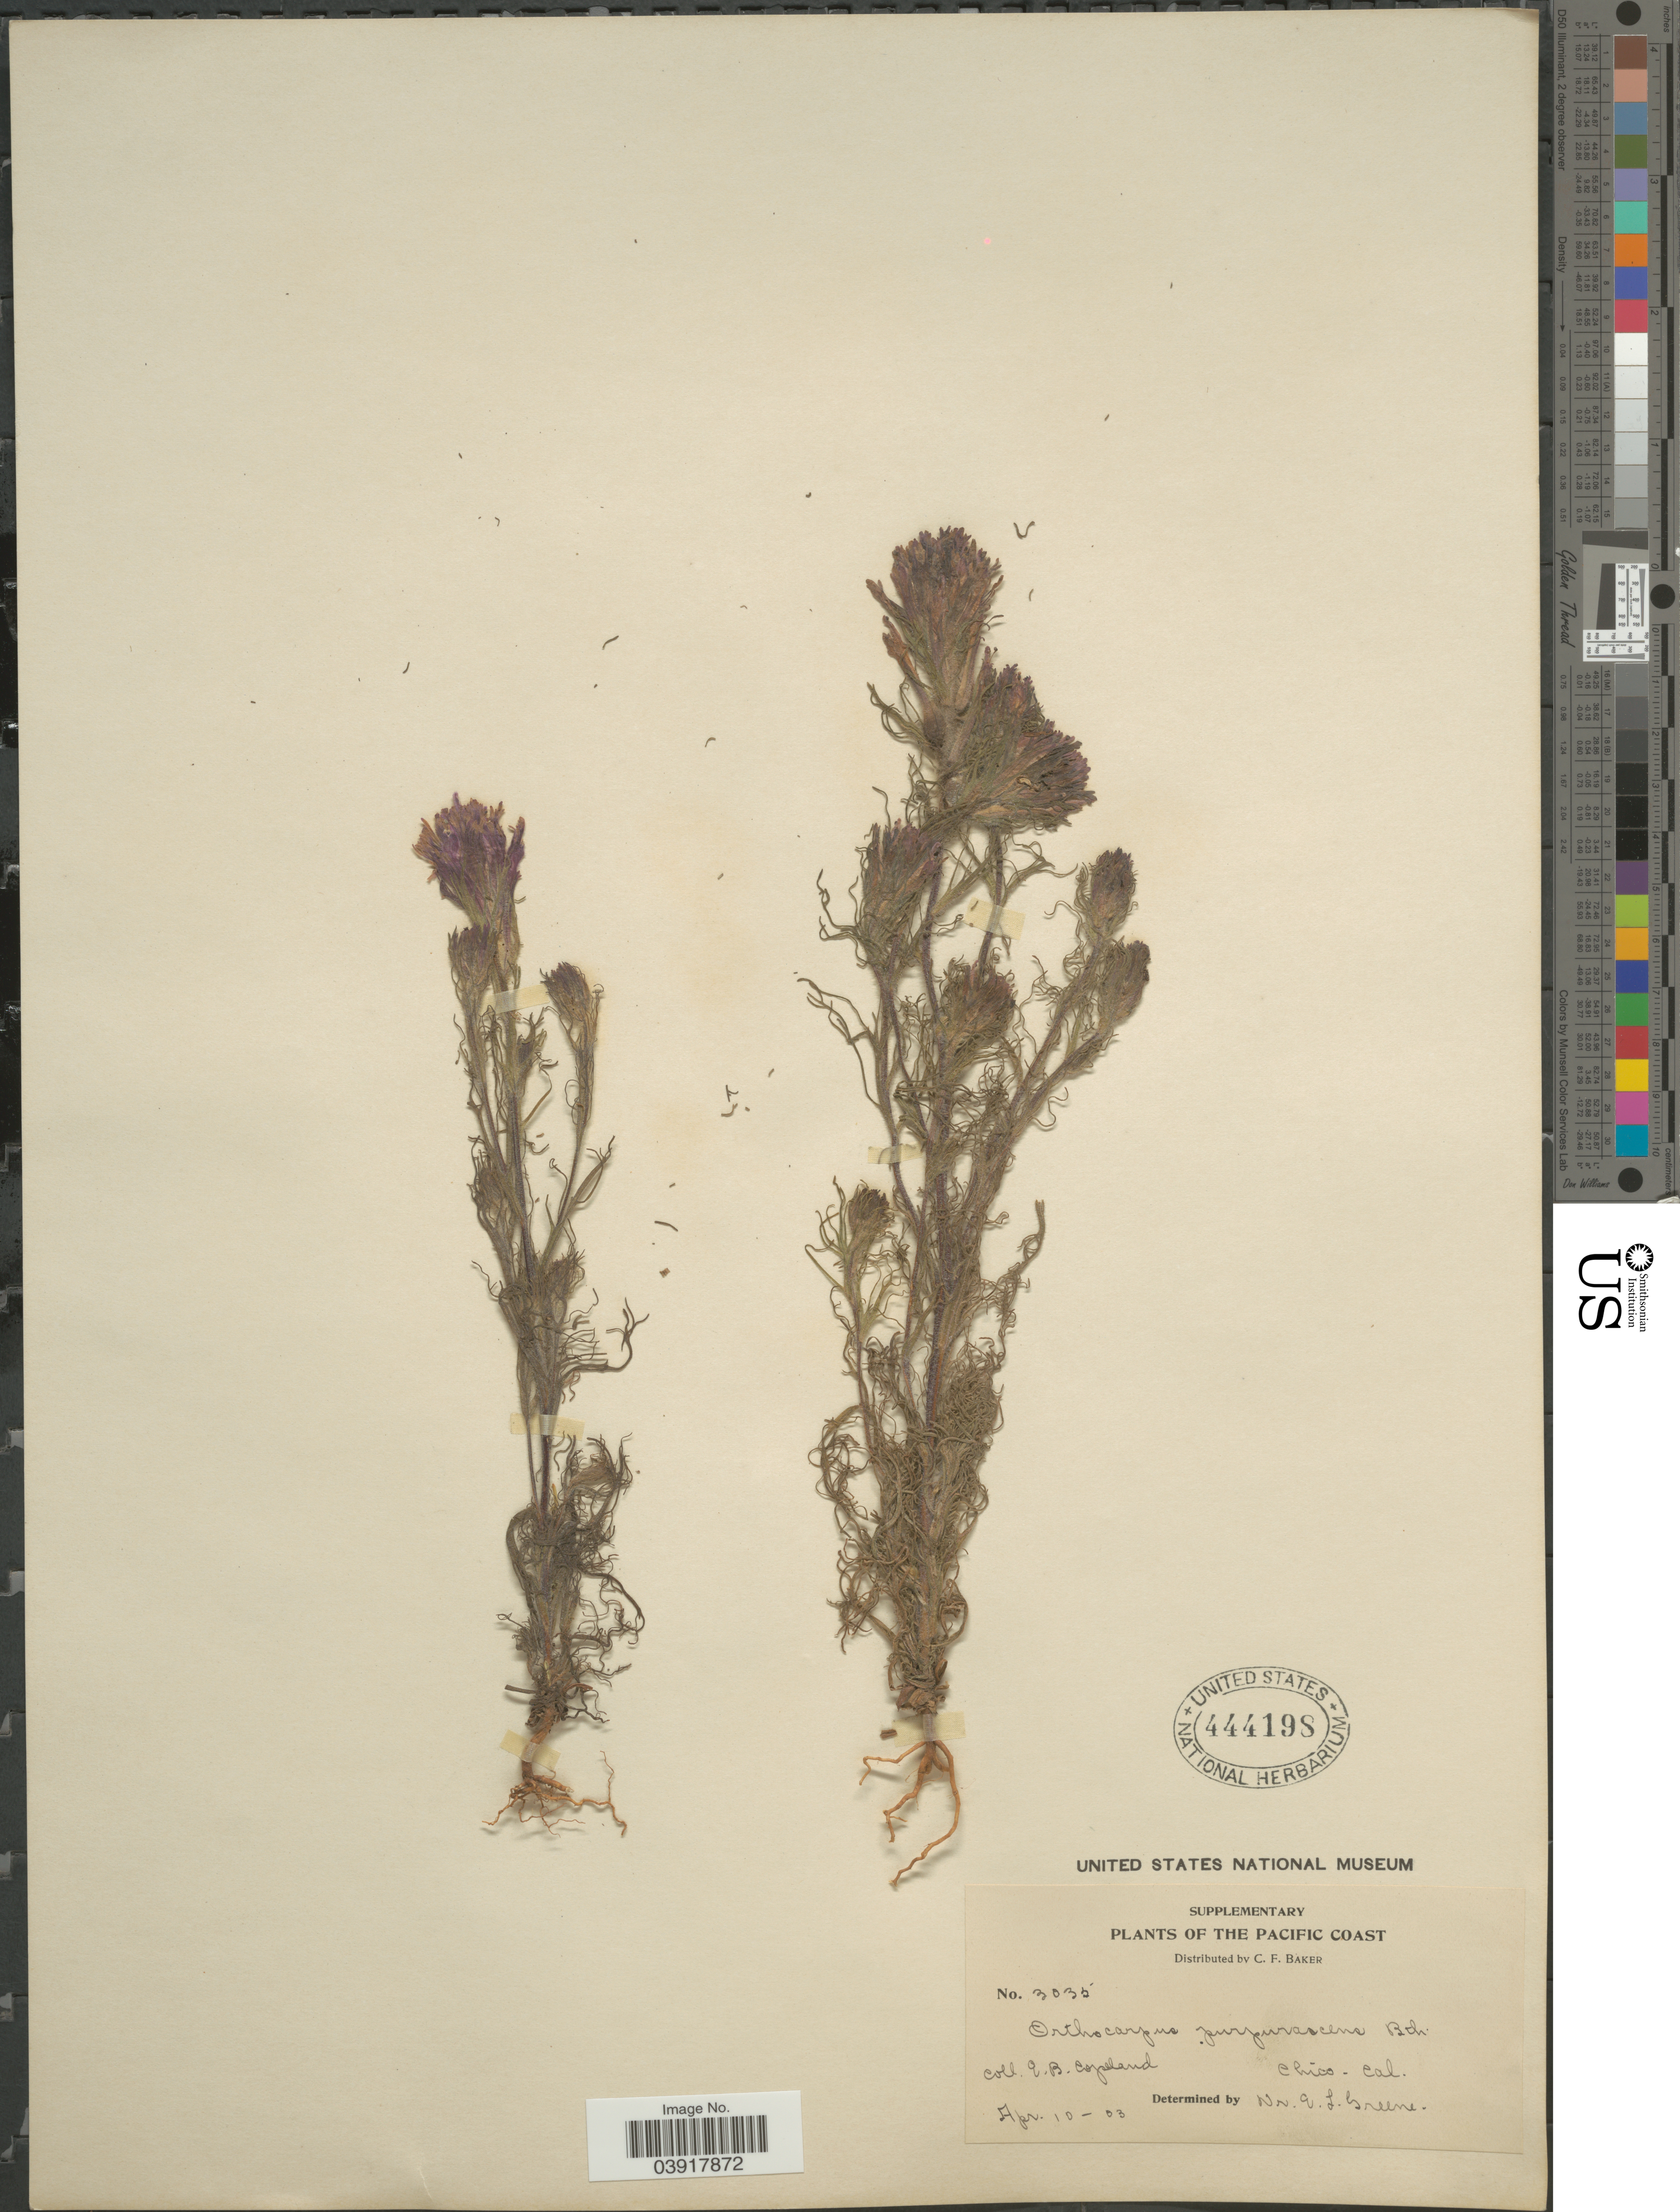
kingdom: Plantae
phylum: Tracheophyta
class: Magnoliopsida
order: Lamiales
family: Orobanchaceae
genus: Orthocarpus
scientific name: Orthocarpus purpurascens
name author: Benth.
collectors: E. B. Copeland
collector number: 3035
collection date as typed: Transcribed d/m/y: 10/4/3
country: United States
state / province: California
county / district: Butte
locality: Pacific Coast. Chico.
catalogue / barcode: US 444198